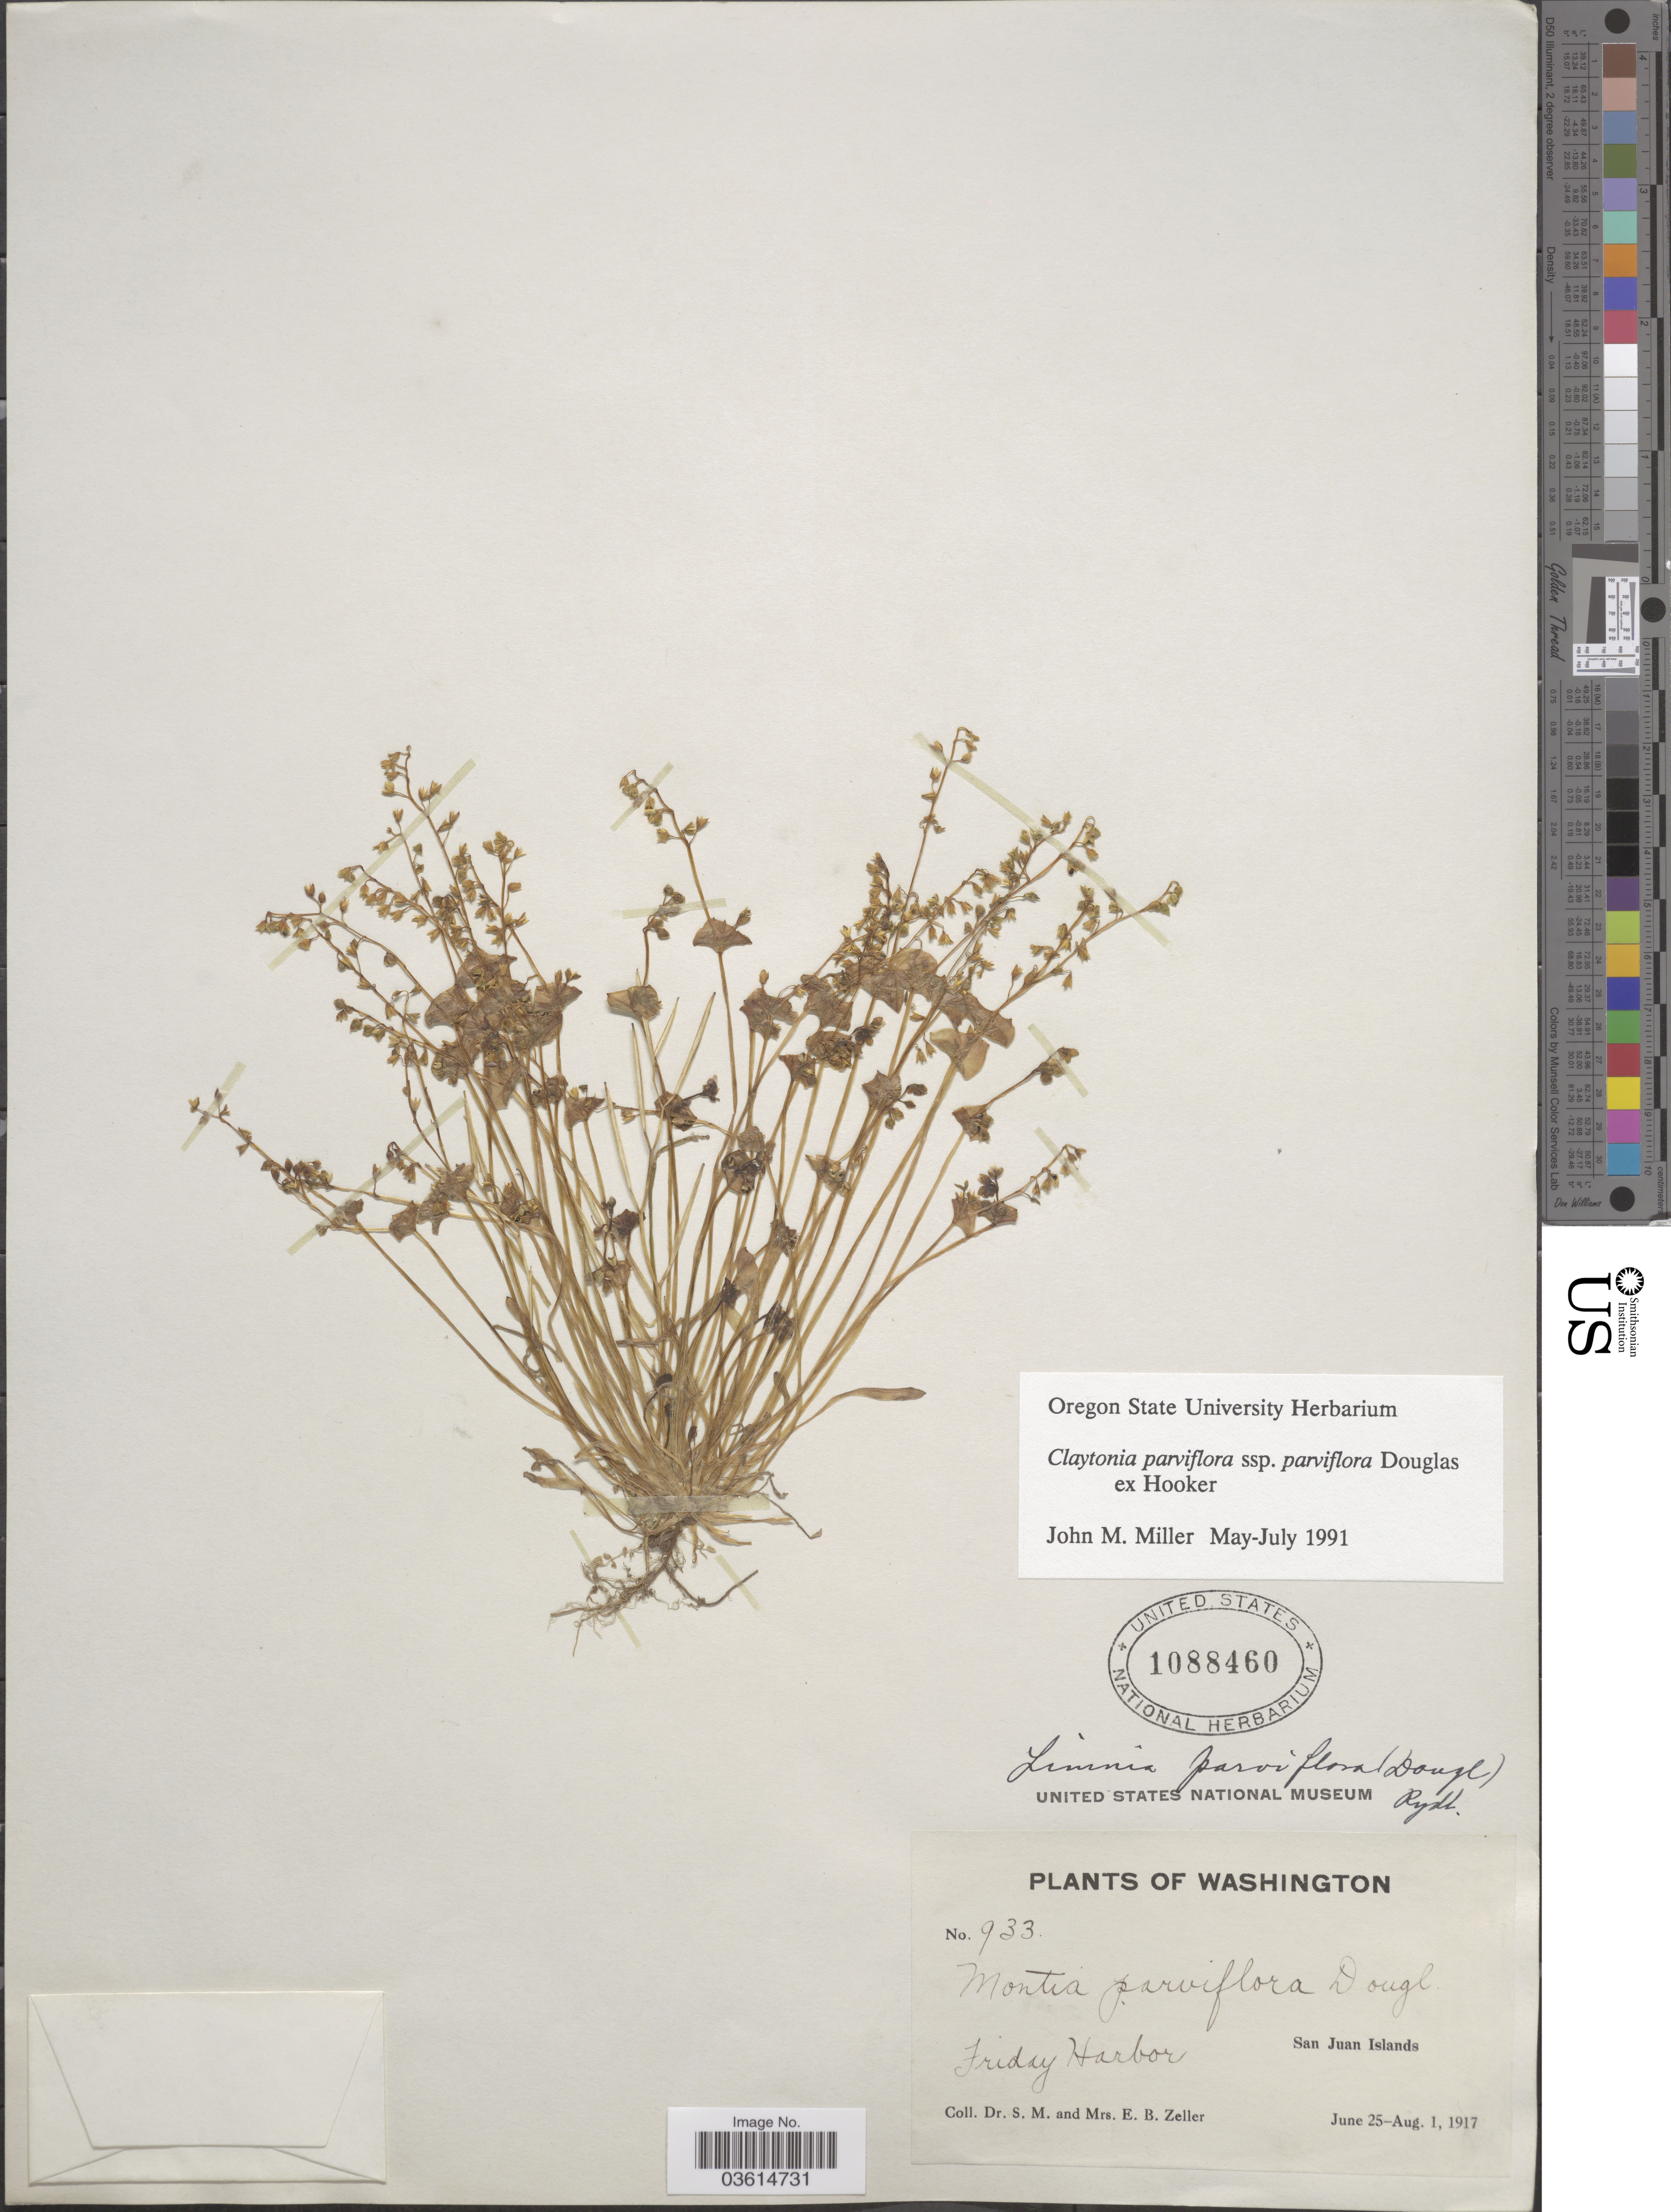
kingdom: Plantae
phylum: Tracheophyta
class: Magnoliopsida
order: Caryophyllales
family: Montiaceae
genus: Claytonia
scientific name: Claytonia parviflora subsp. parviflora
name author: Douglas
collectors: S. Zeller & E. Zeller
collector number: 933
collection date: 1917-06-25/1917-08-01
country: United States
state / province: Washington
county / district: San Juan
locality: Friday Harbor San Juan Islands.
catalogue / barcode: US 1088460